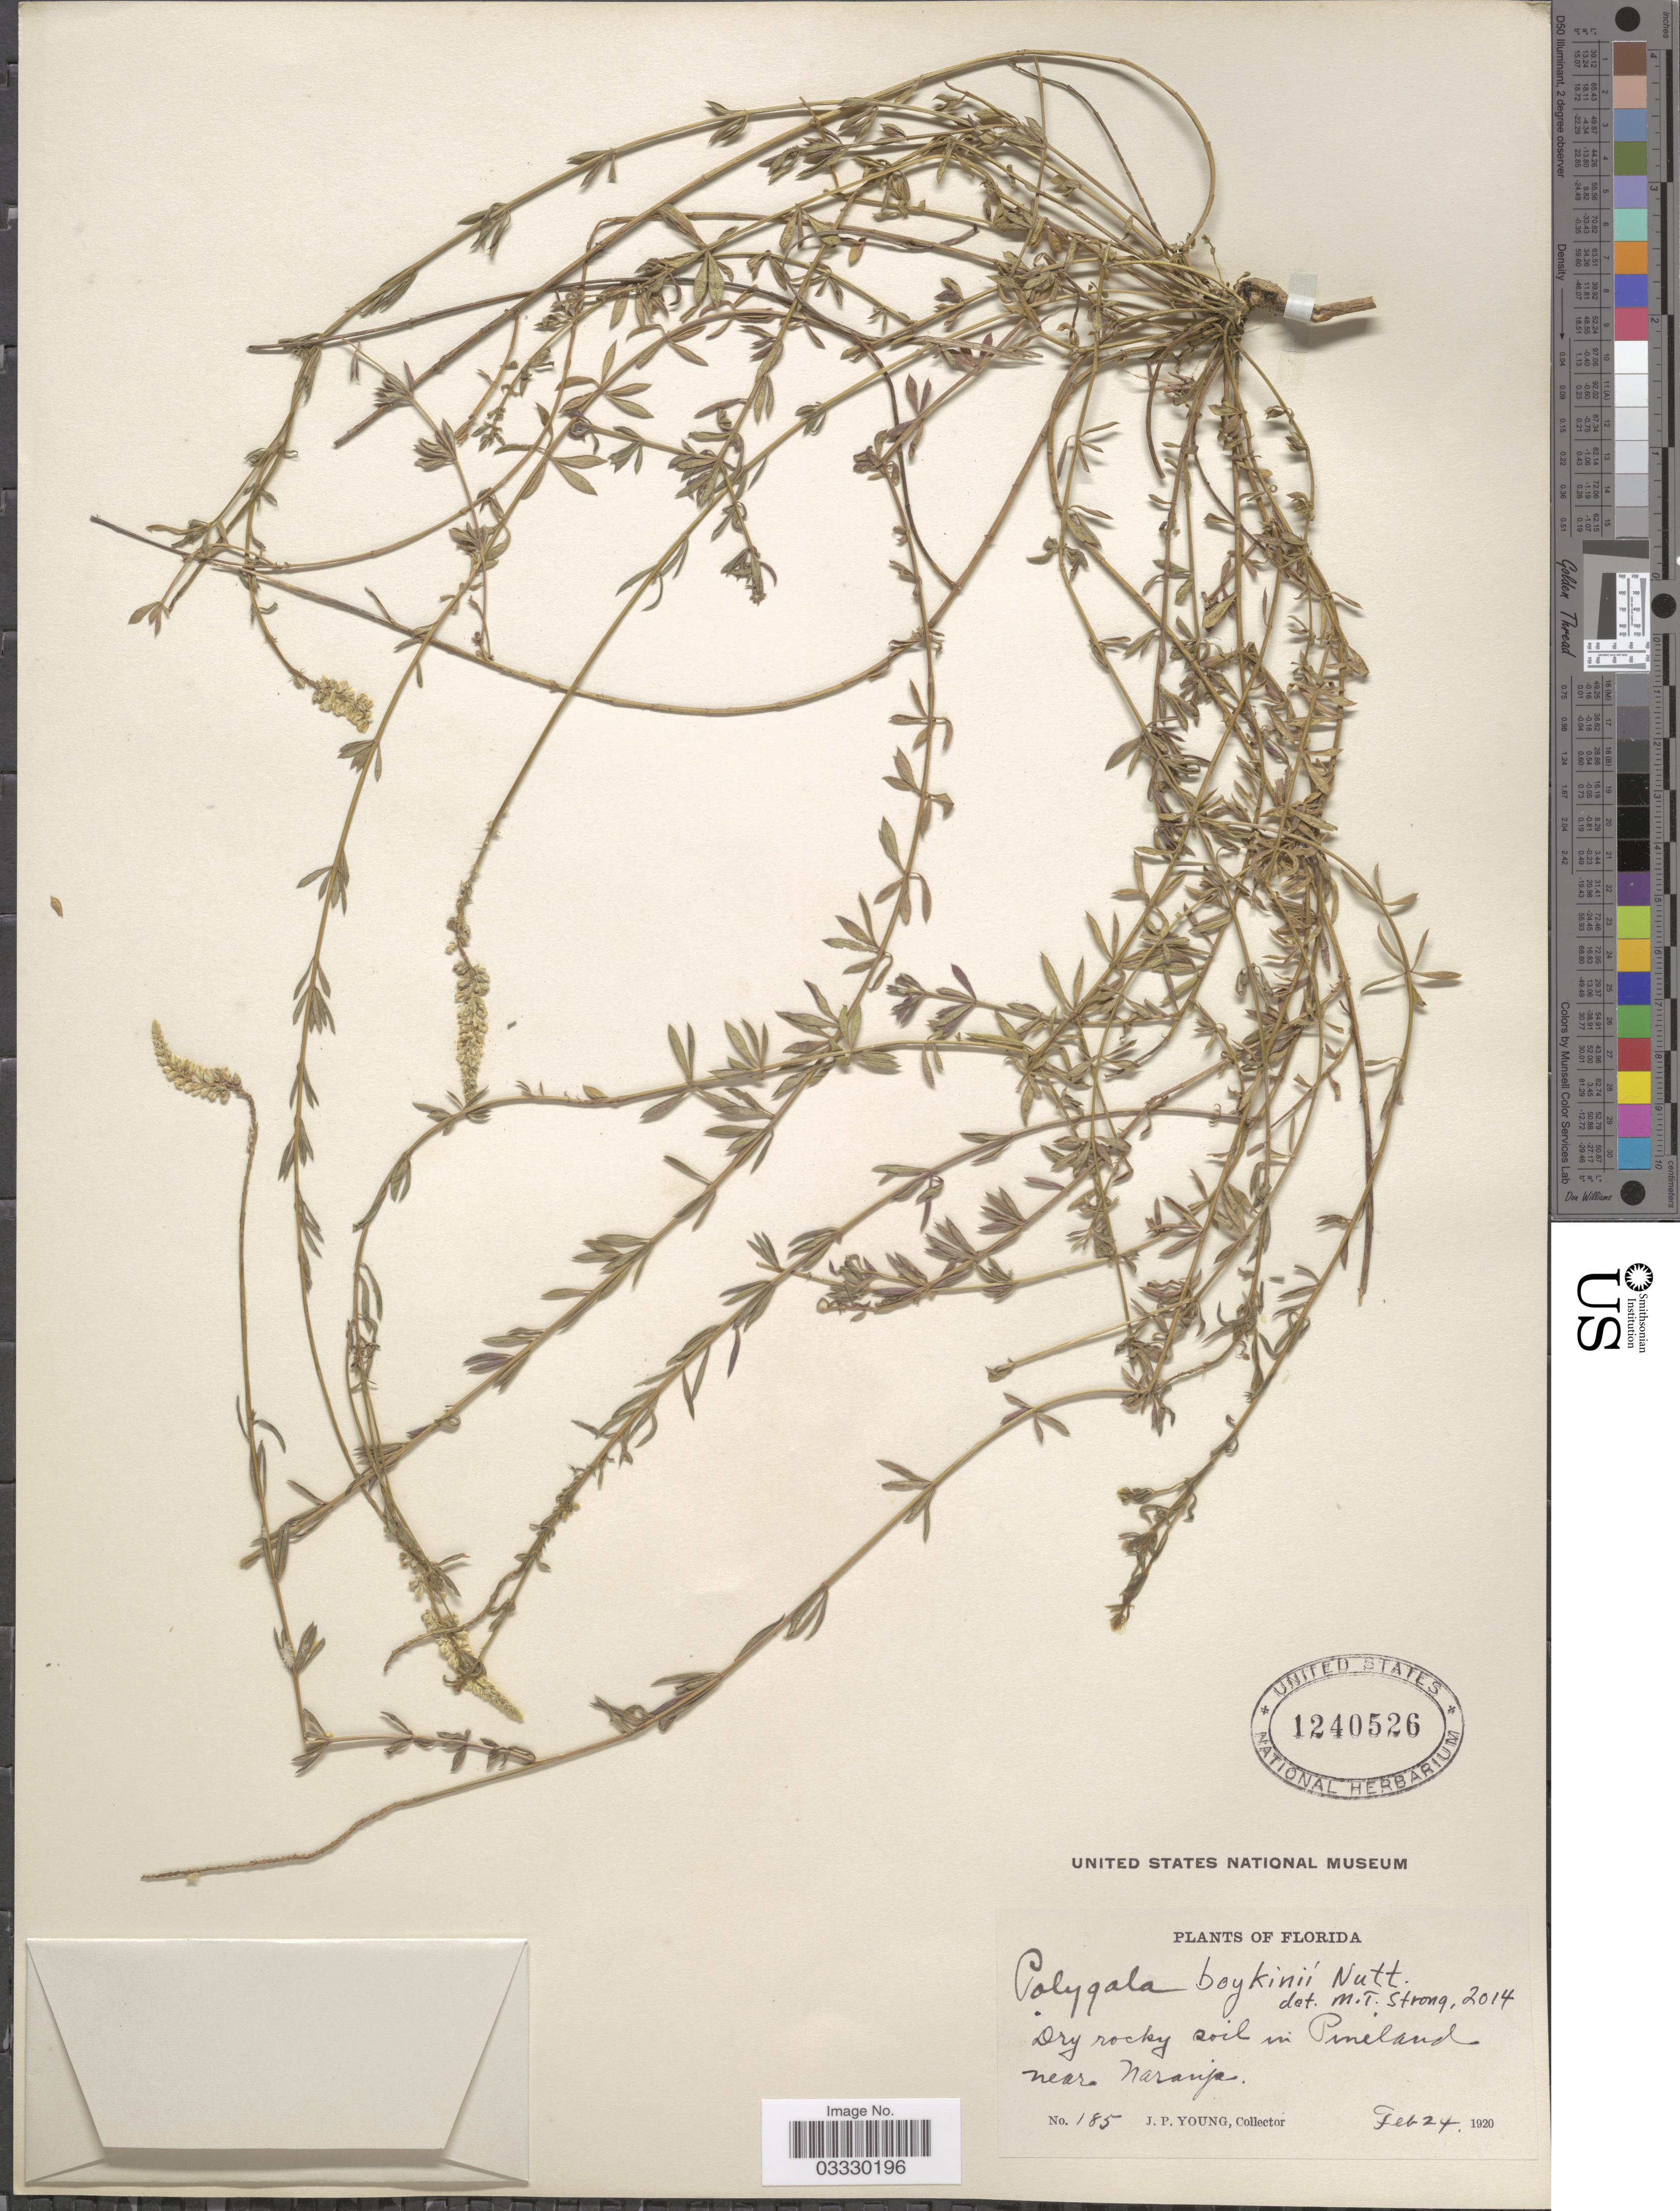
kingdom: Plantae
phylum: Tracheophyta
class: Magnoliopsida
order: Fabales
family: Polygalaceae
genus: Polygala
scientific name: Polygala boykinii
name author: Nutt.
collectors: J. P. Young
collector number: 185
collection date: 1920-02-24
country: United States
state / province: Florida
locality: Near Naranja.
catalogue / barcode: US 1240526